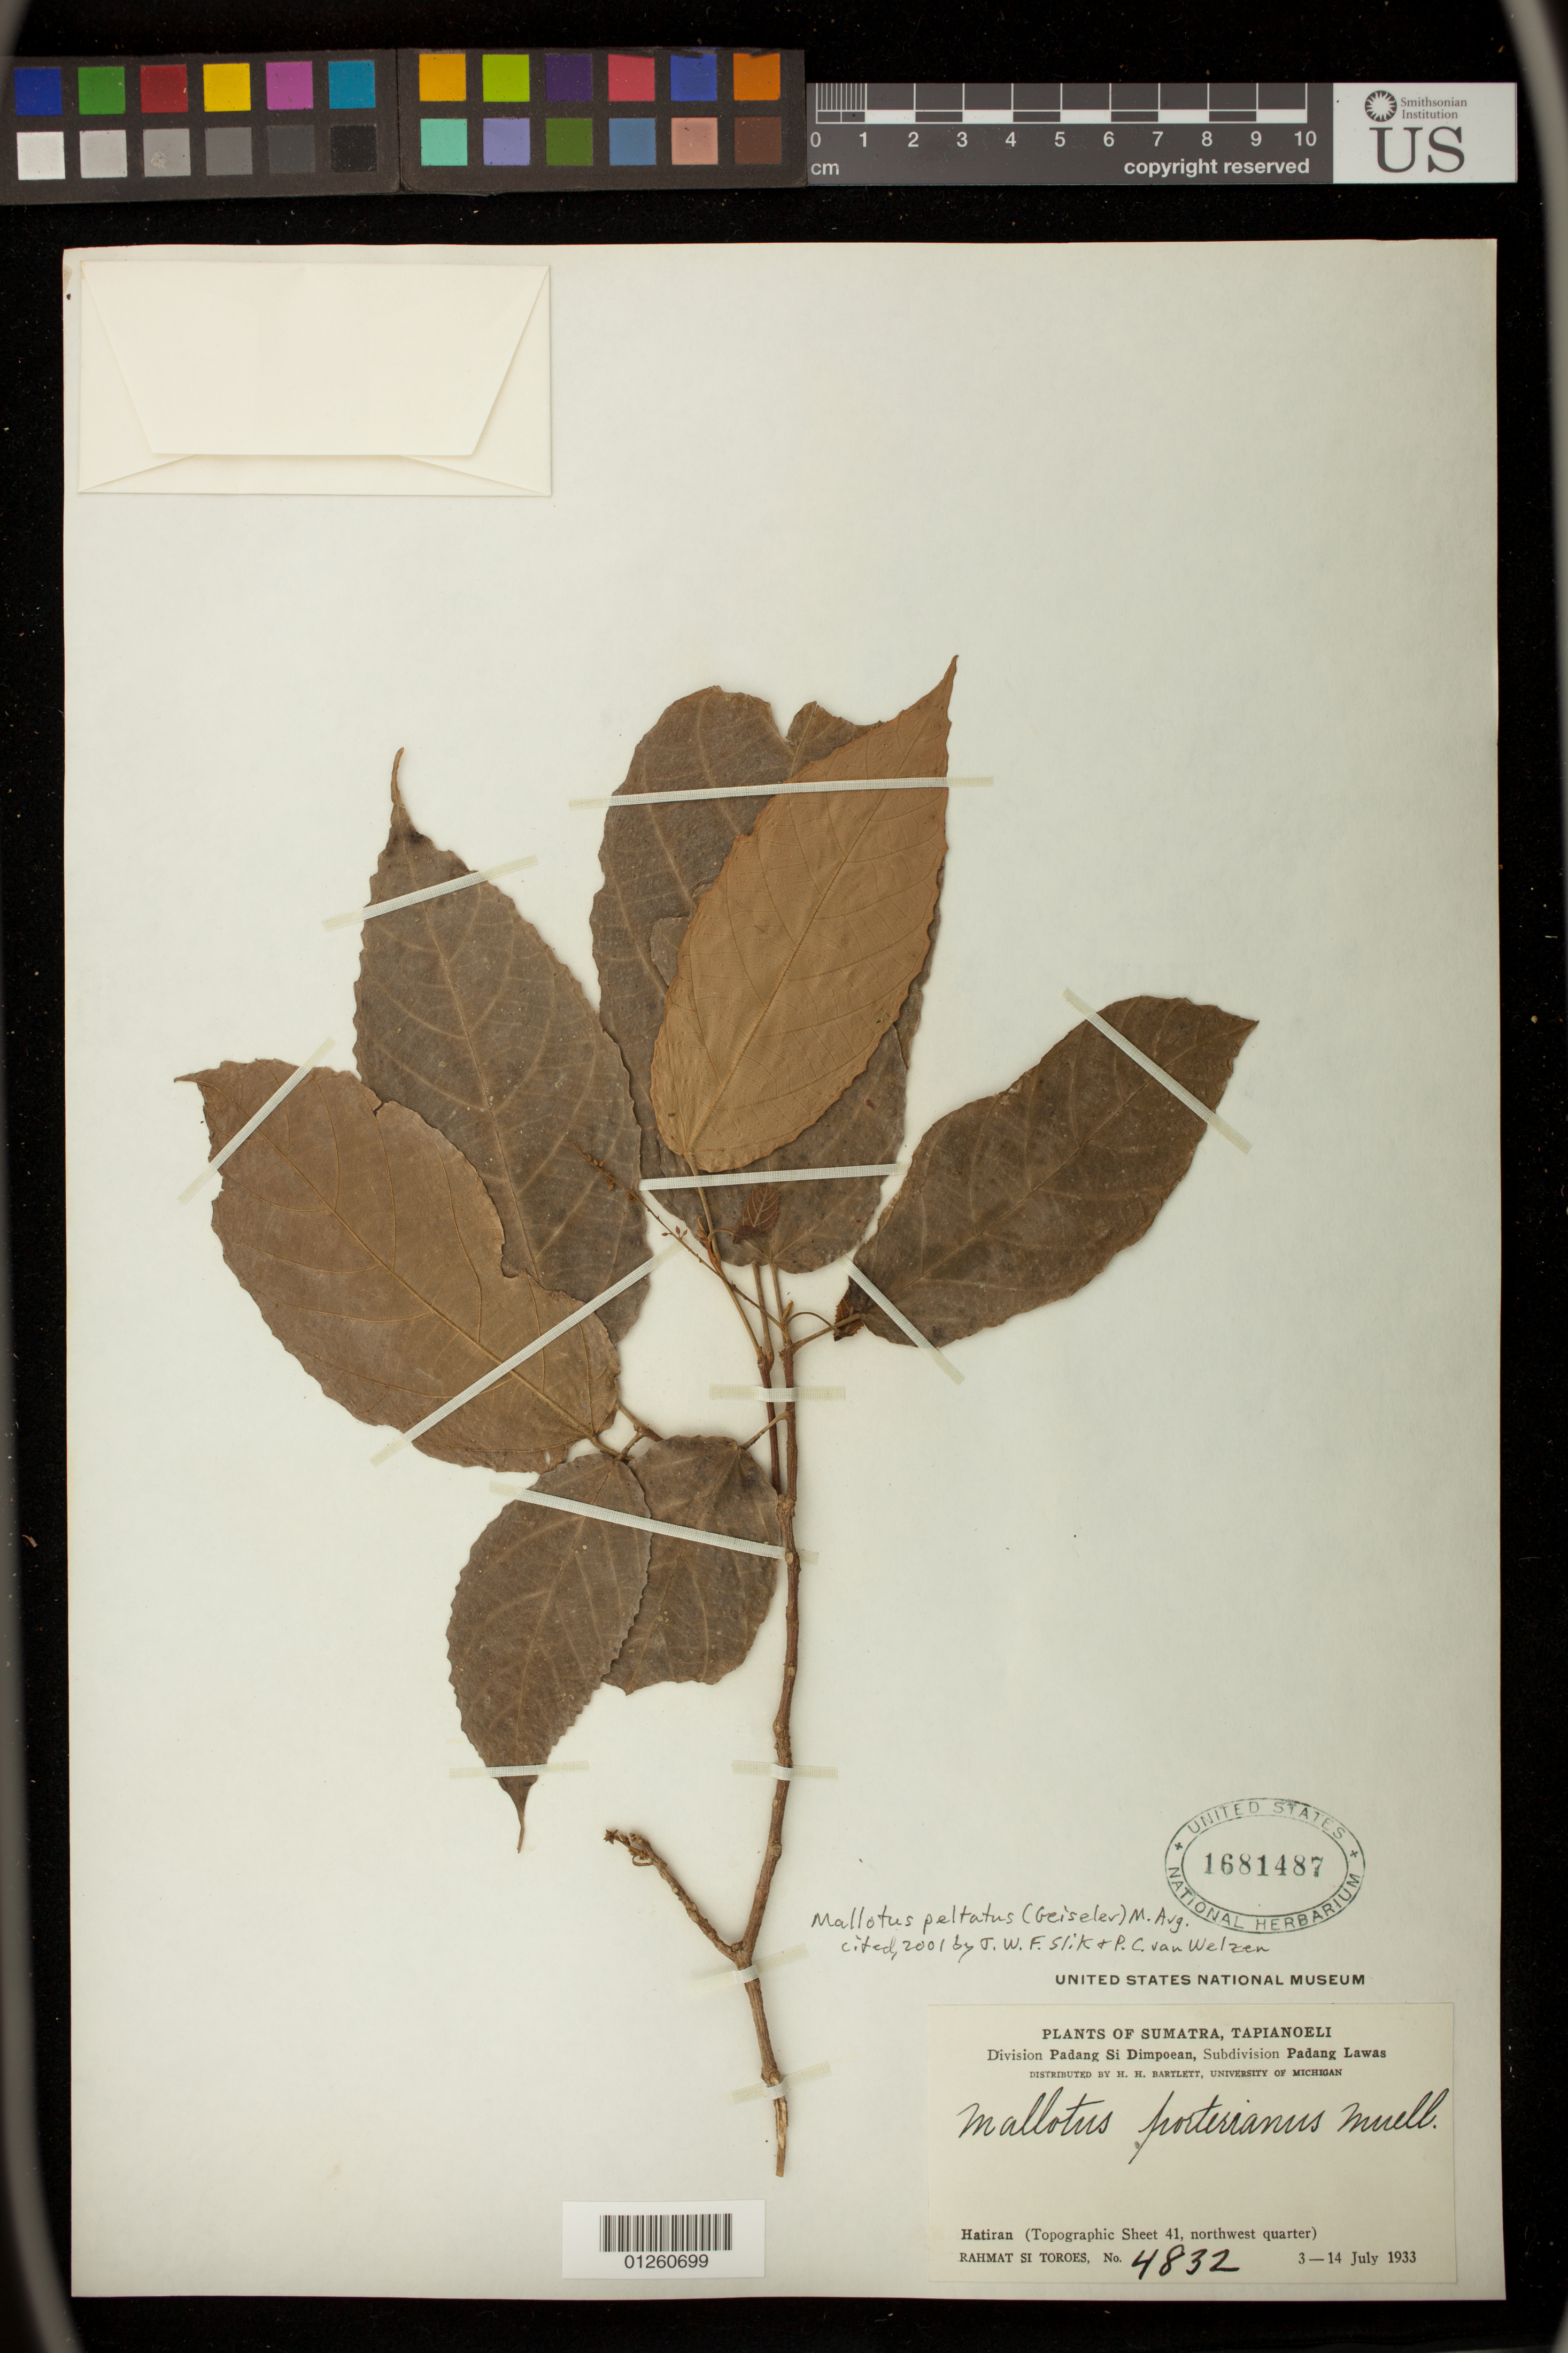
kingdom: Plantae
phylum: Tracheophyta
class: Magnoliopsida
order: Malpighiales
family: Euphorbiaceae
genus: Mallotus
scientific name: Mallotus peltatus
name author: (Geiseler) Müll. Arg.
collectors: Rahmat Si Boeea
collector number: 4832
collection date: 1933-07-03/1933-07-14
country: Indonesia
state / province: Sumatra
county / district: Sumatera Utara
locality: Hatiran (Topographic Sheet 41, northwest quarter)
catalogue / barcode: US 1681487